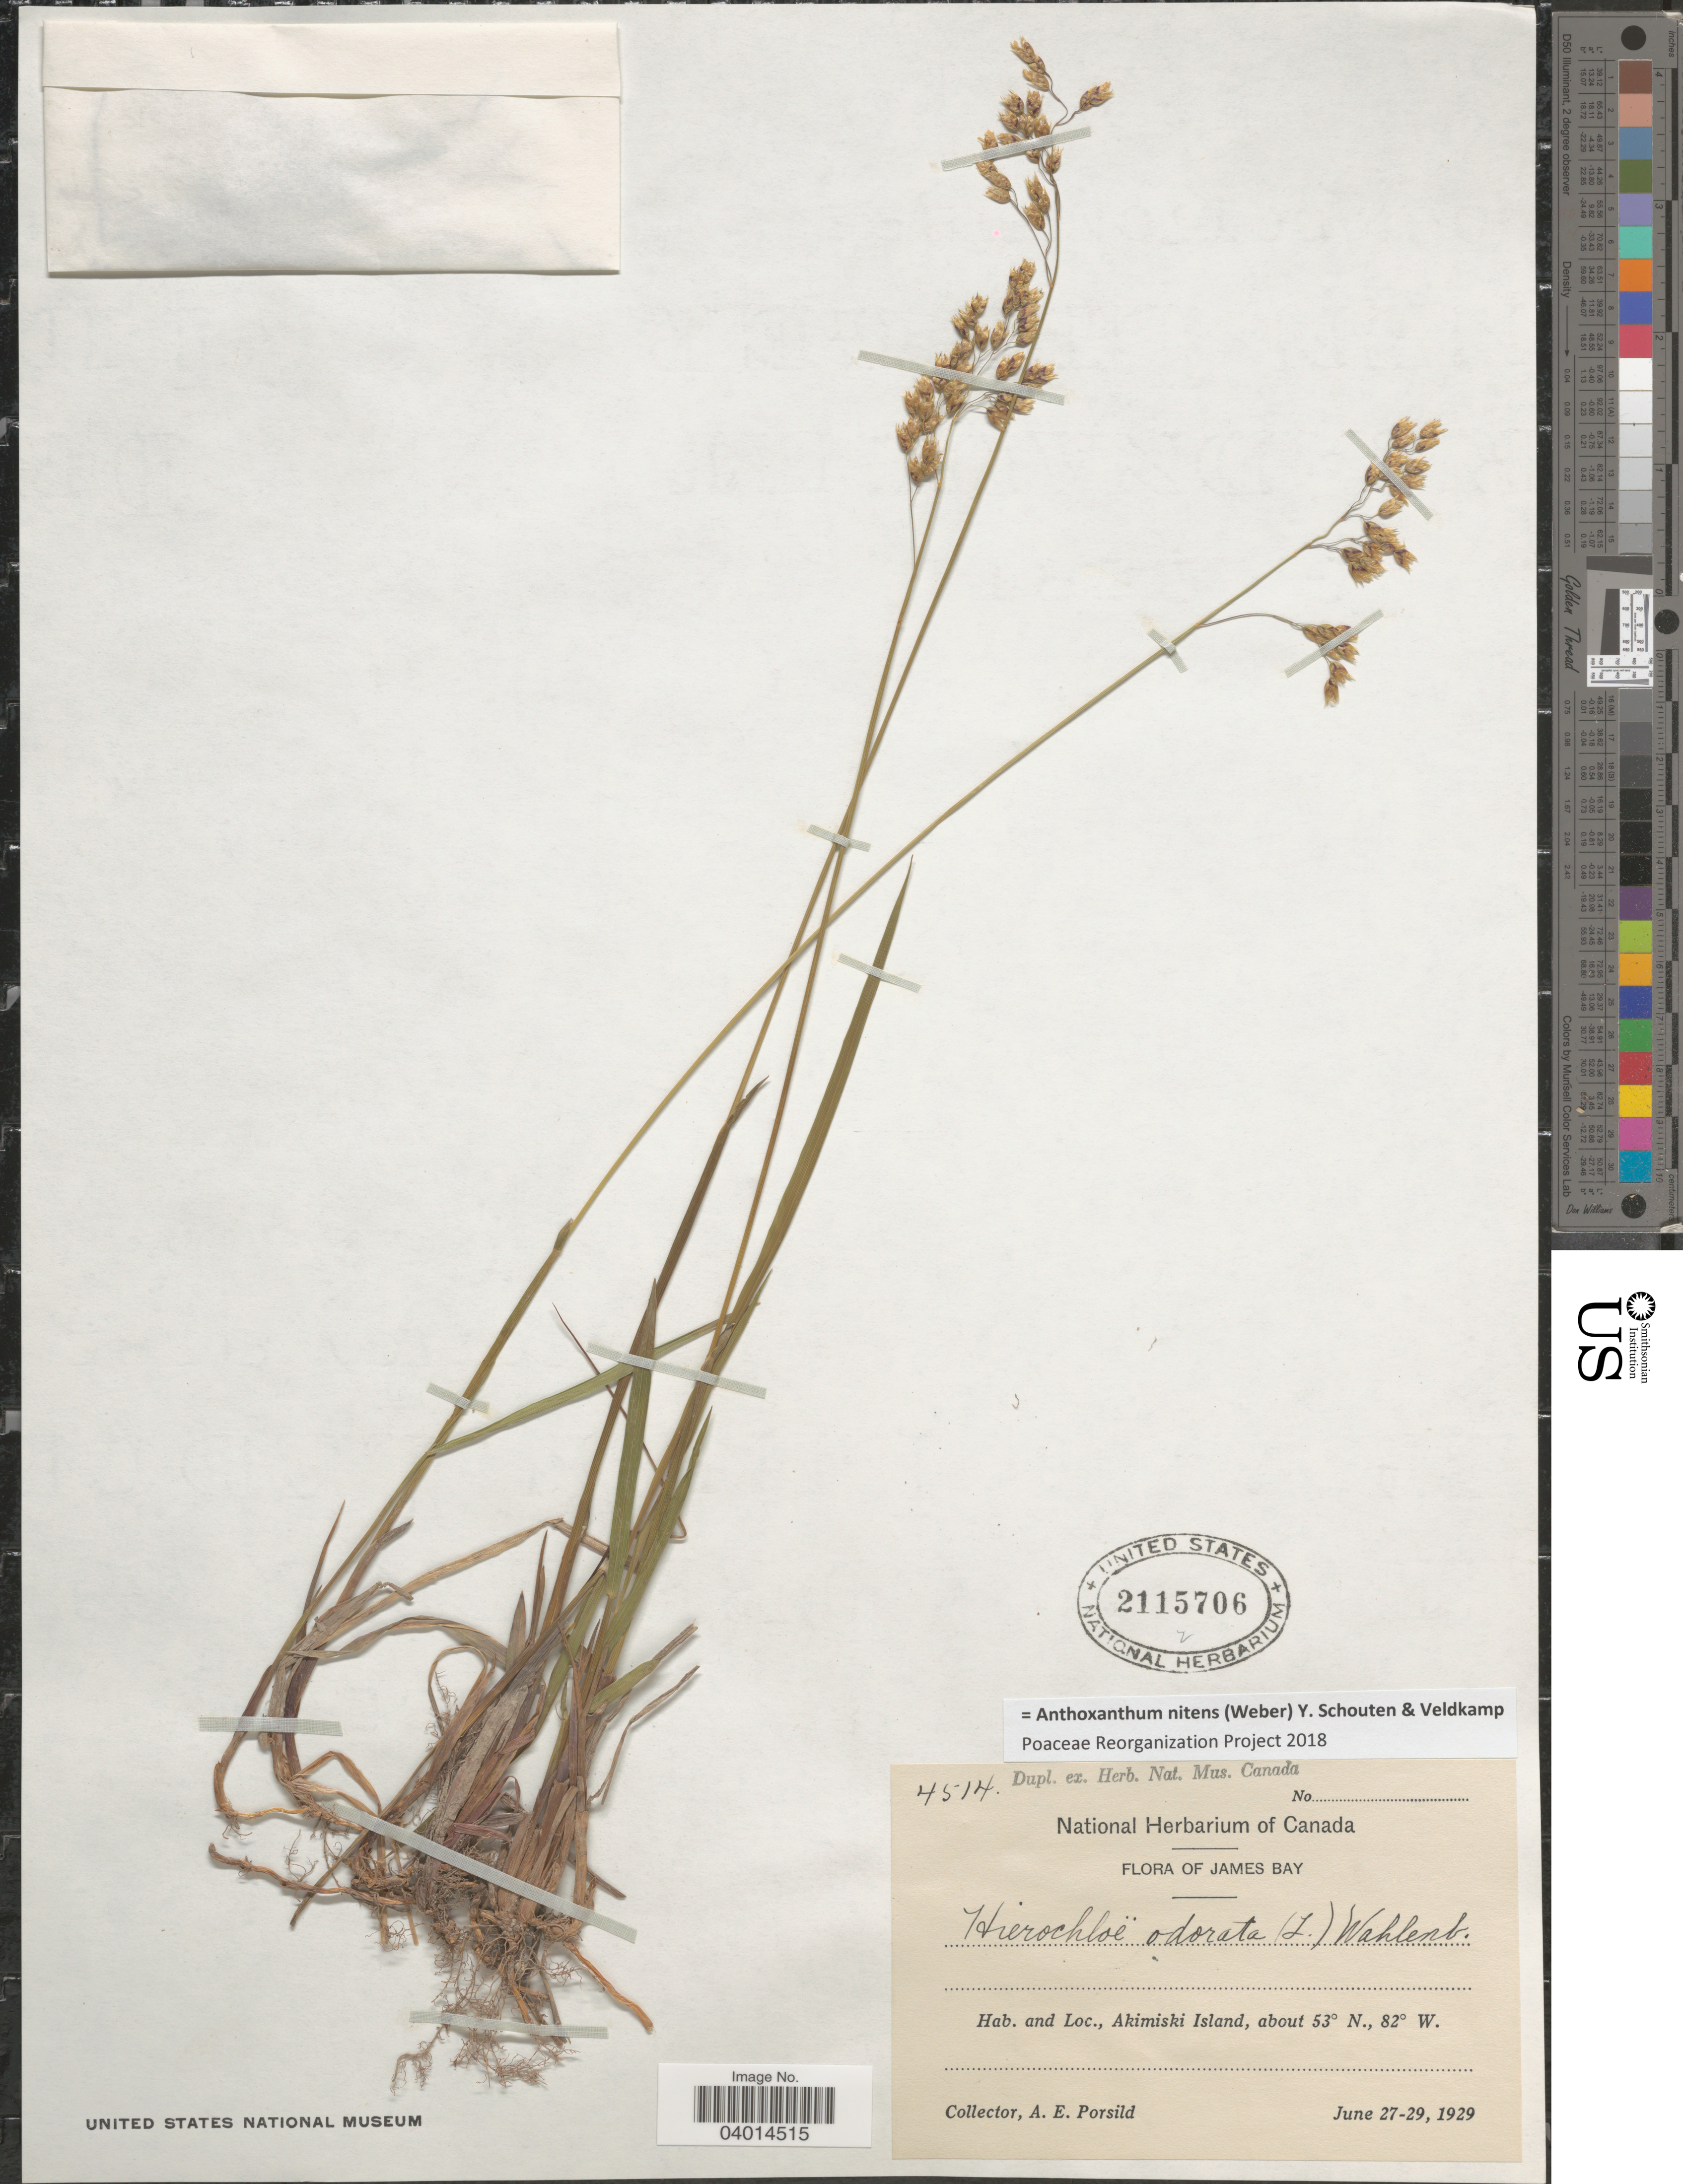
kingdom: Plantae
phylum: Tracheophyta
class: Liliopsida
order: Poales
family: Poaceae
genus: Anthoxanthum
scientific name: Anthoxanthum nitens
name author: (G.H. Weber) R.T.A. Schouten & Veldkamp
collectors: A. E. Porsild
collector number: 4514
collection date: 1929-06-27/1929-06-29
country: Canada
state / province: Nunavut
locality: James Bay. Akimiski Island.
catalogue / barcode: US 2115706